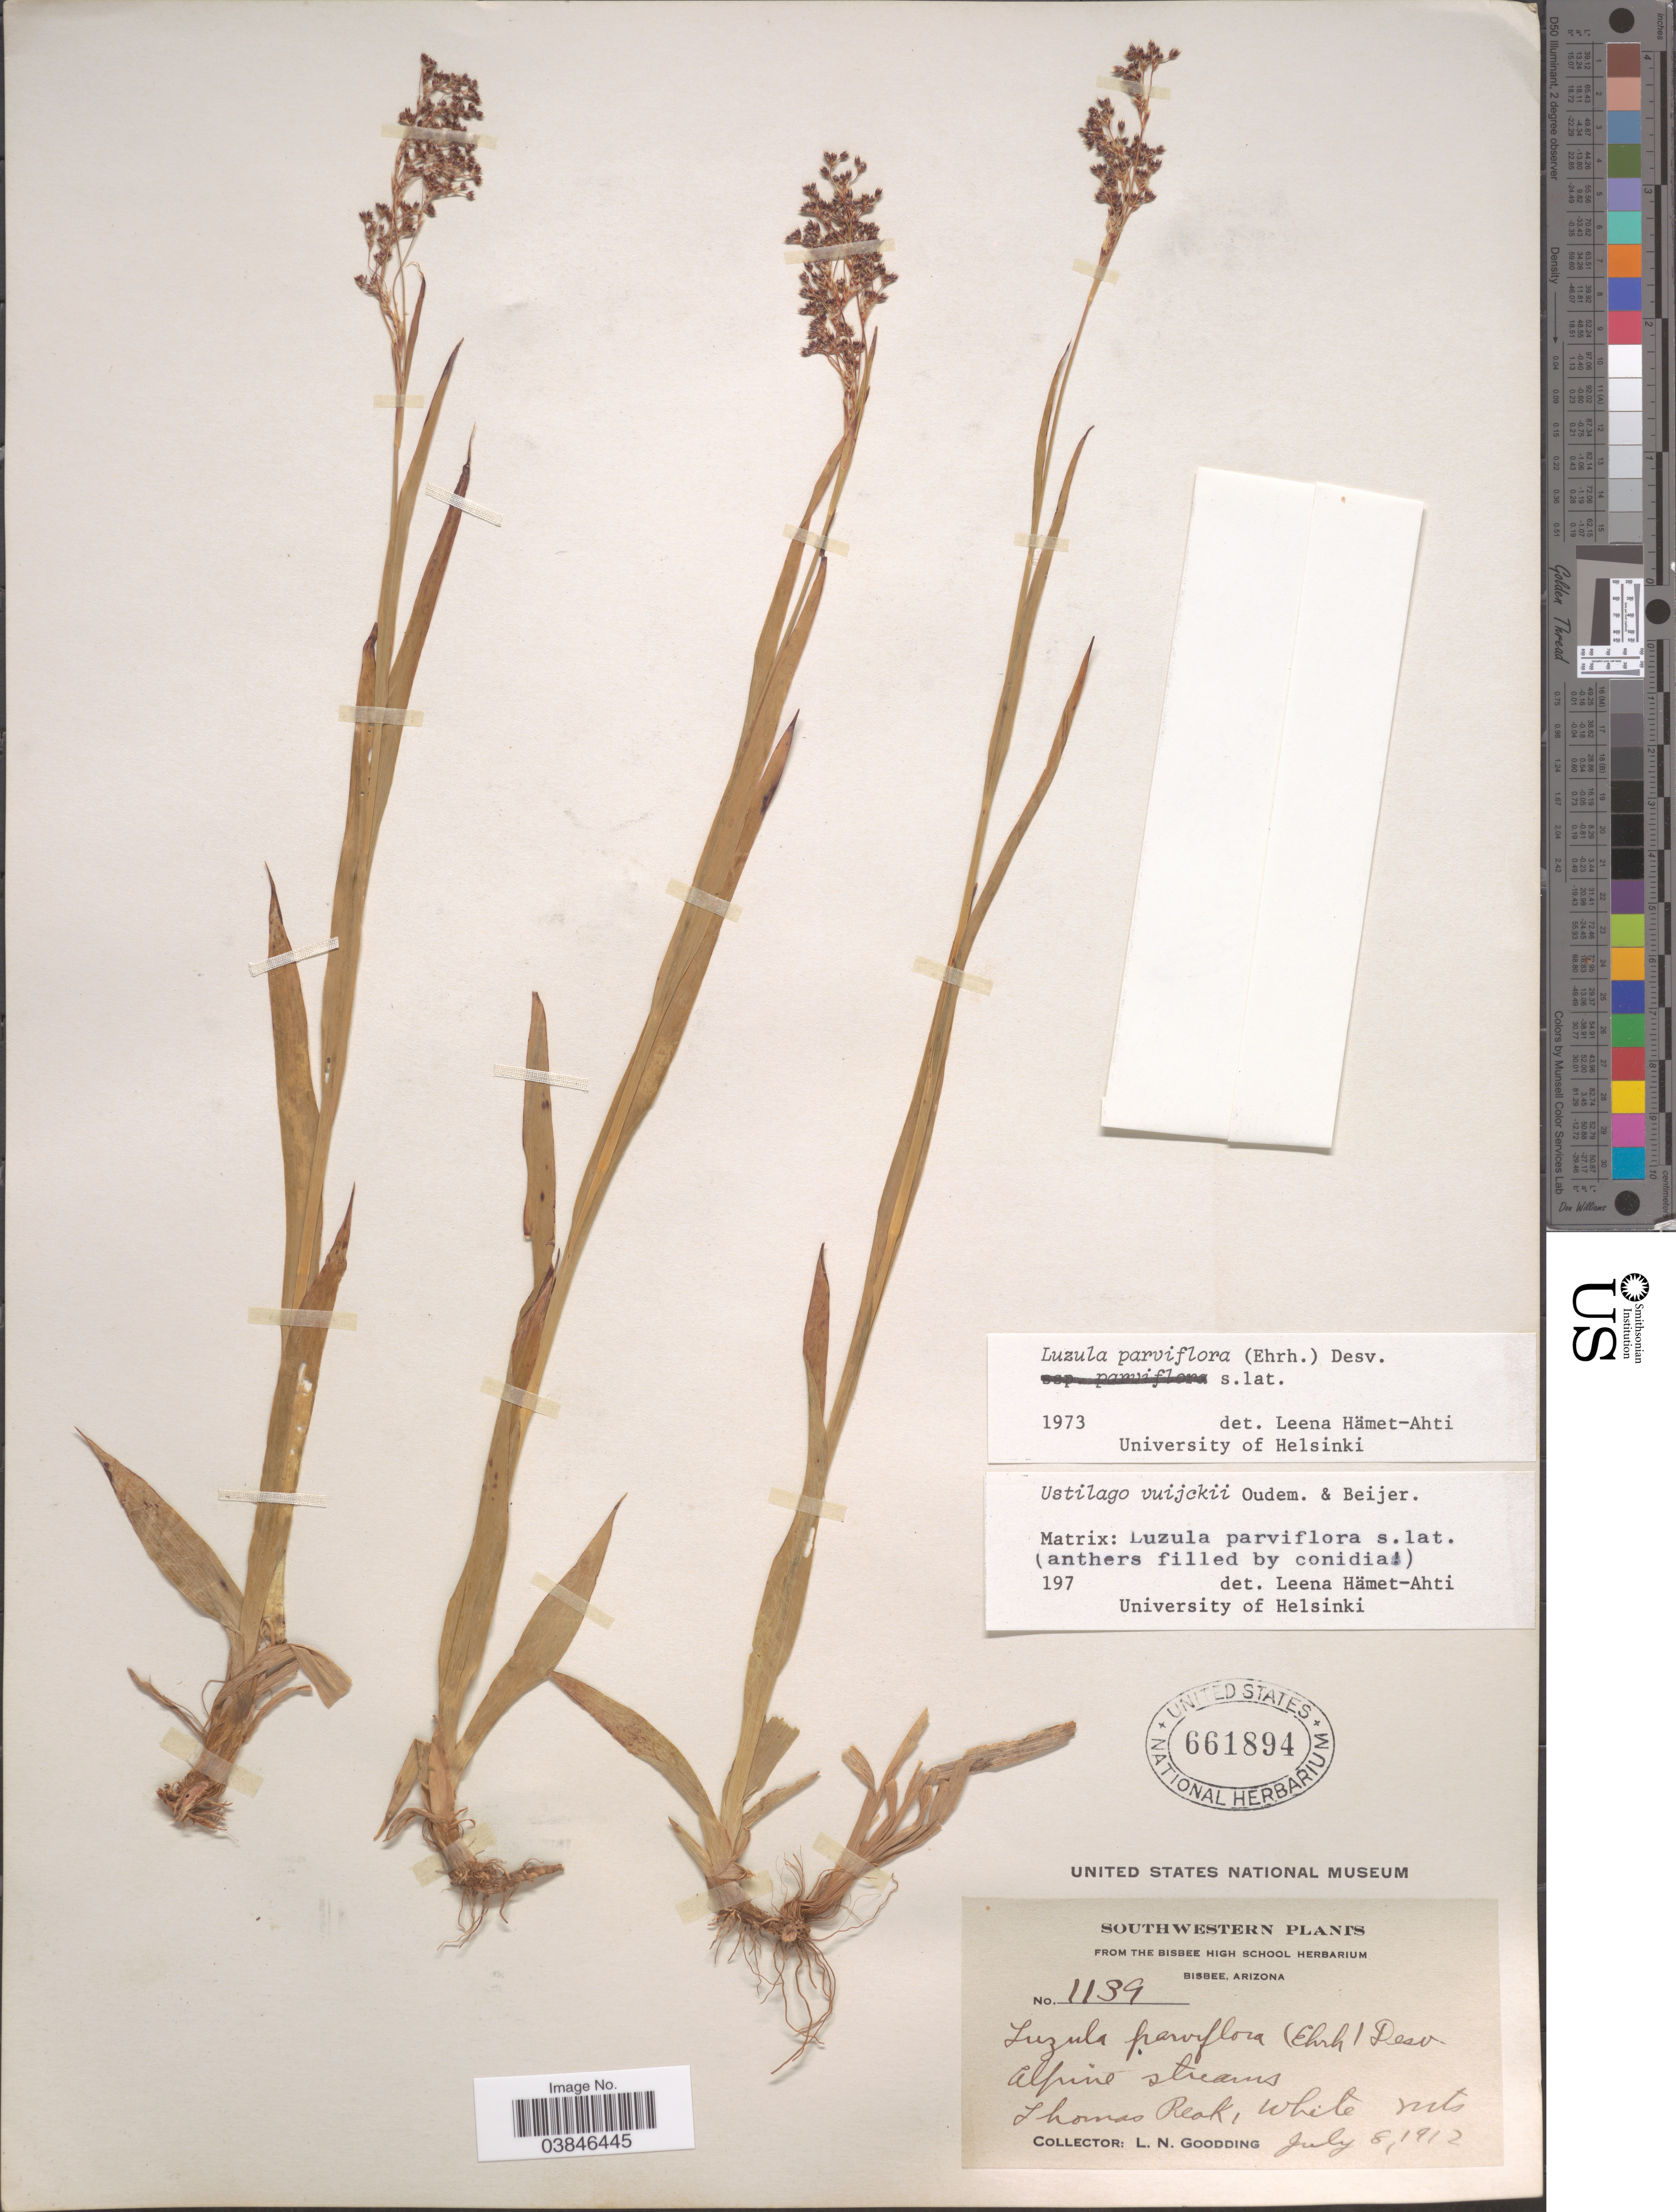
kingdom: Plantae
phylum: Tracheophyta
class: Liliopsida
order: Poales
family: Juncaceae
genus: Luzula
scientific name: Luzula parviflora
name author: (Ehrh.) Desv.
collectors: L. Godding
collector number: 1139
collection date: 1912-07-08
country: United States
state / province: Arizona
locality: Southwestern. Bisbee [unsure placement] Alpine streams. Thomas Peak, White Mts.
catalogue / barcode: US 661894